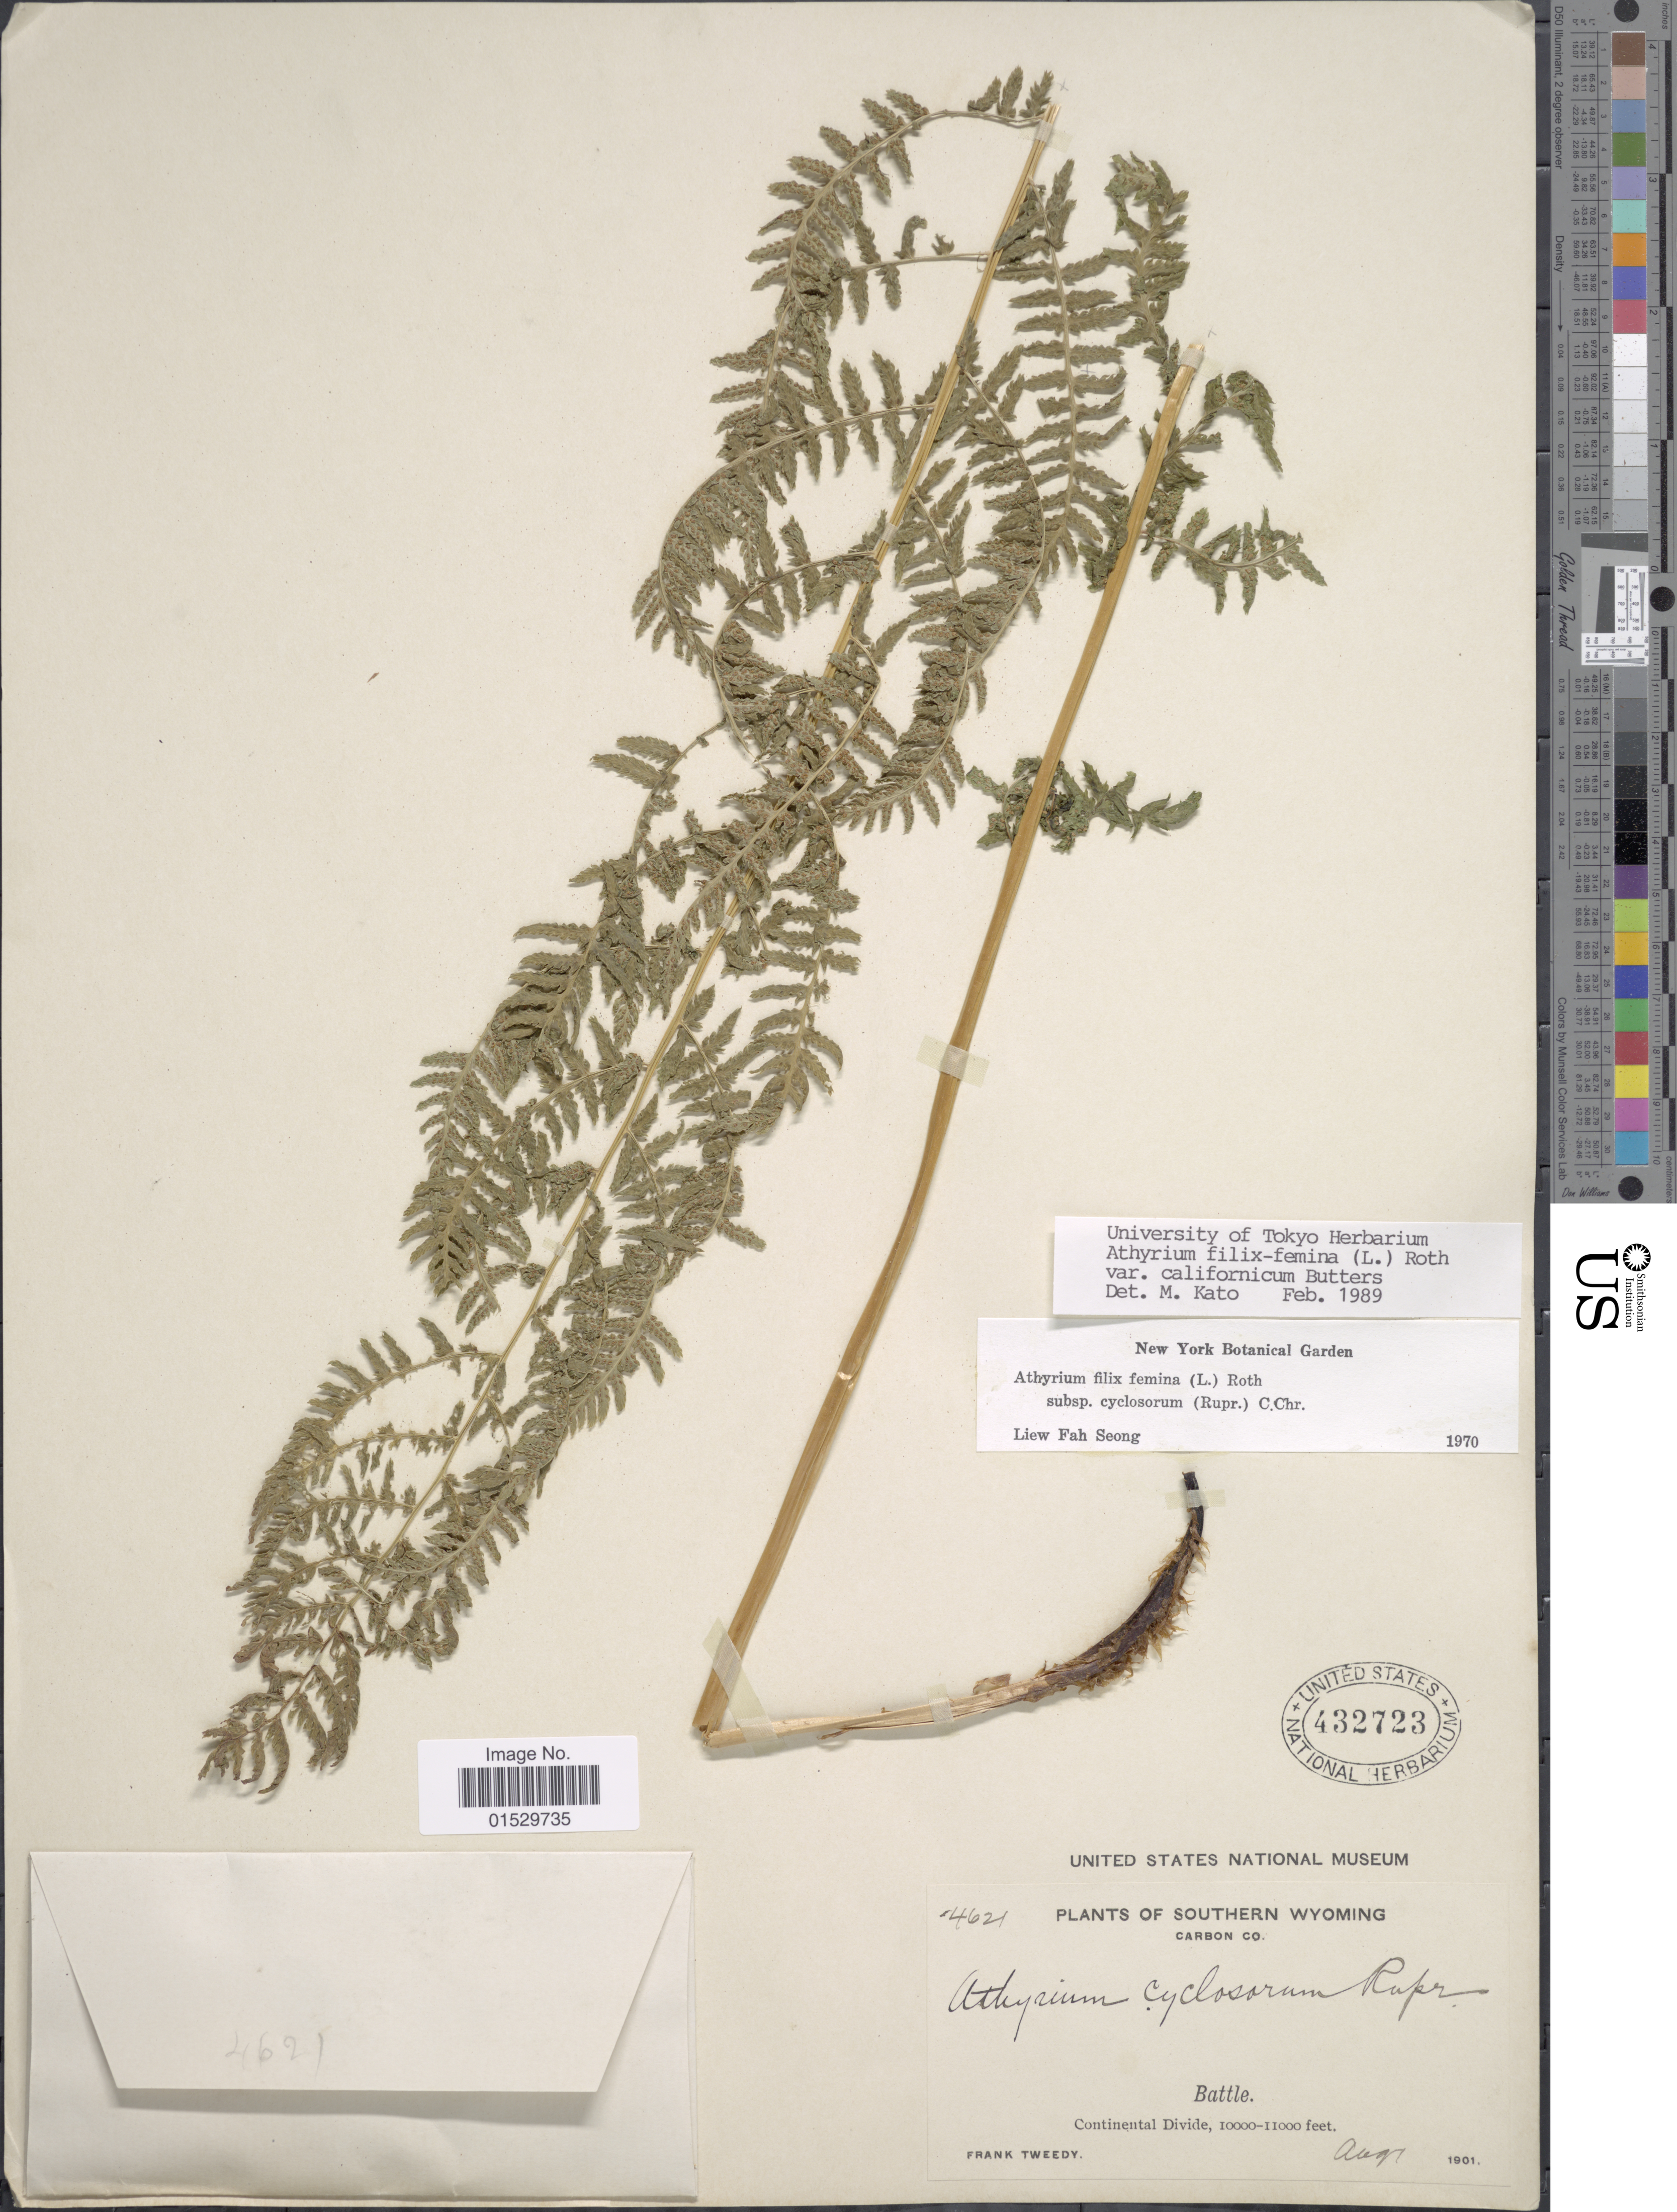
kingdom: Plantae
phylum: Tracheophyta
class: Polypodiopsida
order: Polypodiales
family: Athyriaceae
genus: Athyrium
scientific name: Athyrium filix-femina var. californicum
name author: Butters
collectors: F. Tweedy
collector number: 4621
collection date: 1901-08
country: United States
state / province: Wyoming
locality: Southern Wyoming, Carbon Co., Battle, Continental Divide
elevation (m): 3048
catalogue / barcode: US 432723